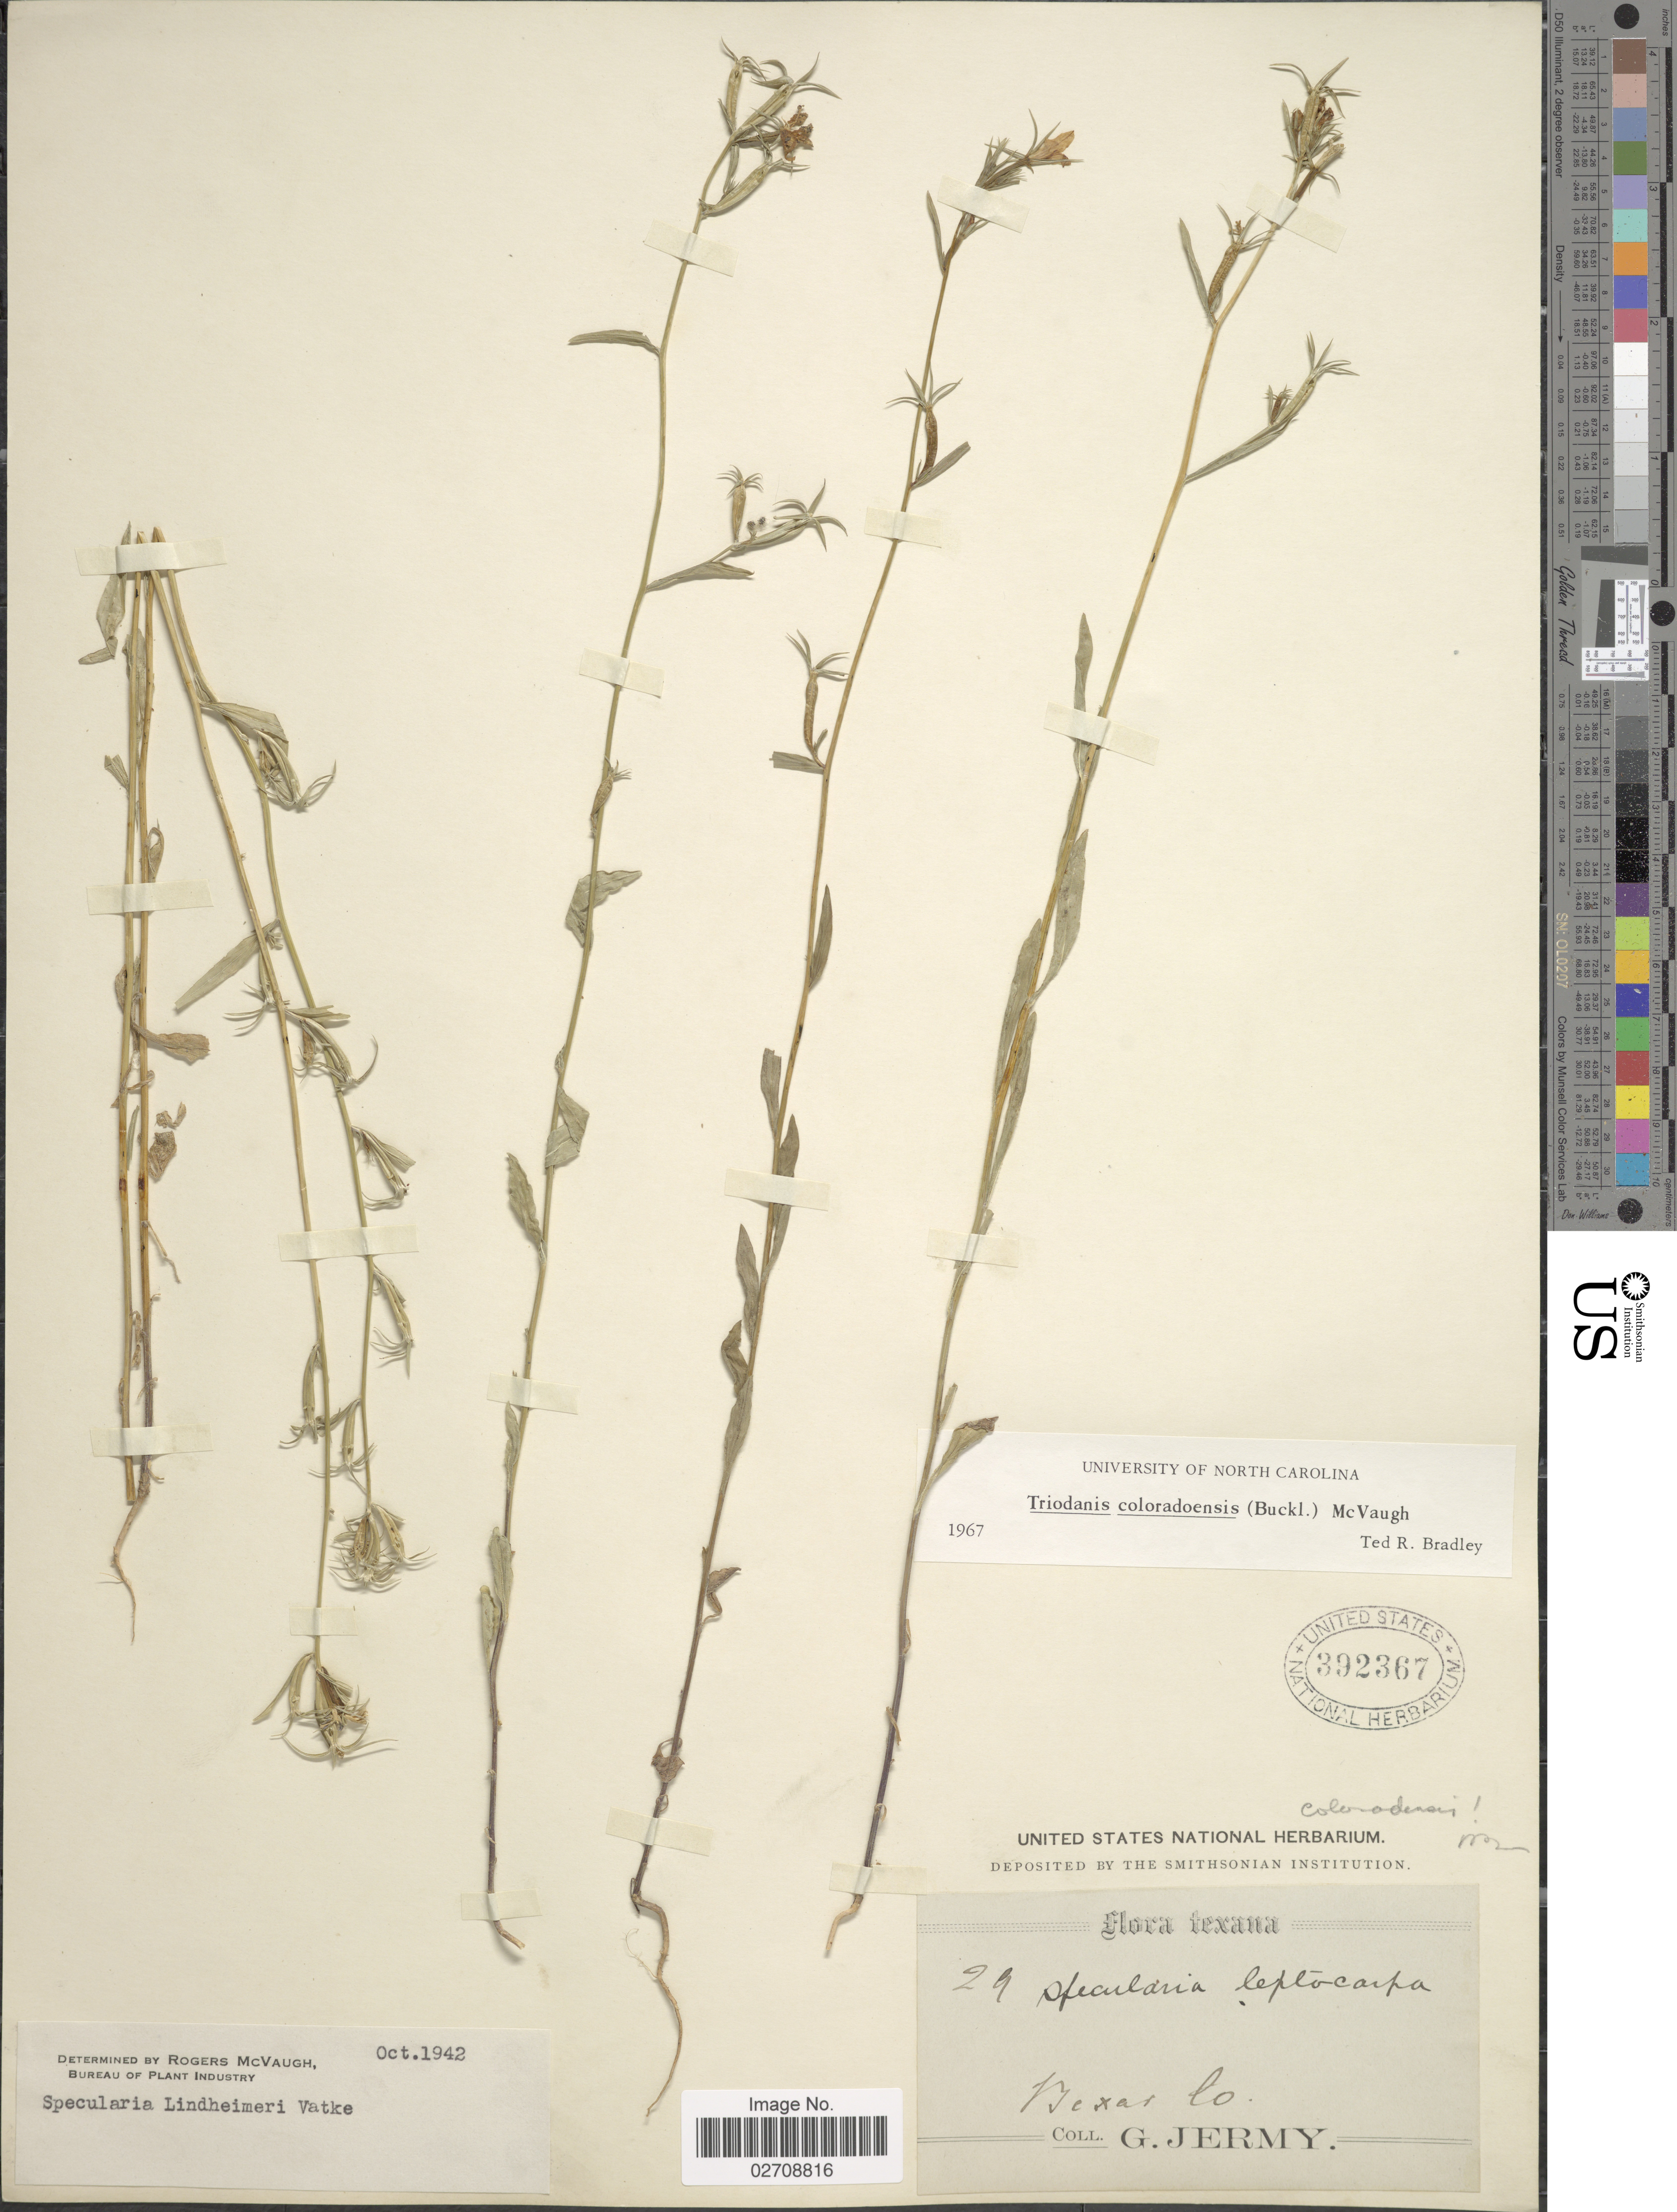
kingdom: Plantae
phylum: Tracheophyta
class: Magnoliopsida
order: Asterales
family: Campanulaceae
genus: Triodanis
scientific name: Triodanis coloradoensis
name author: (Buckley) McVaugh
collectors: G. Jermy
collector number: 29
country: United States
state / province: Texas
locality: Bexar Co.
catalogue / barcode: US 392367